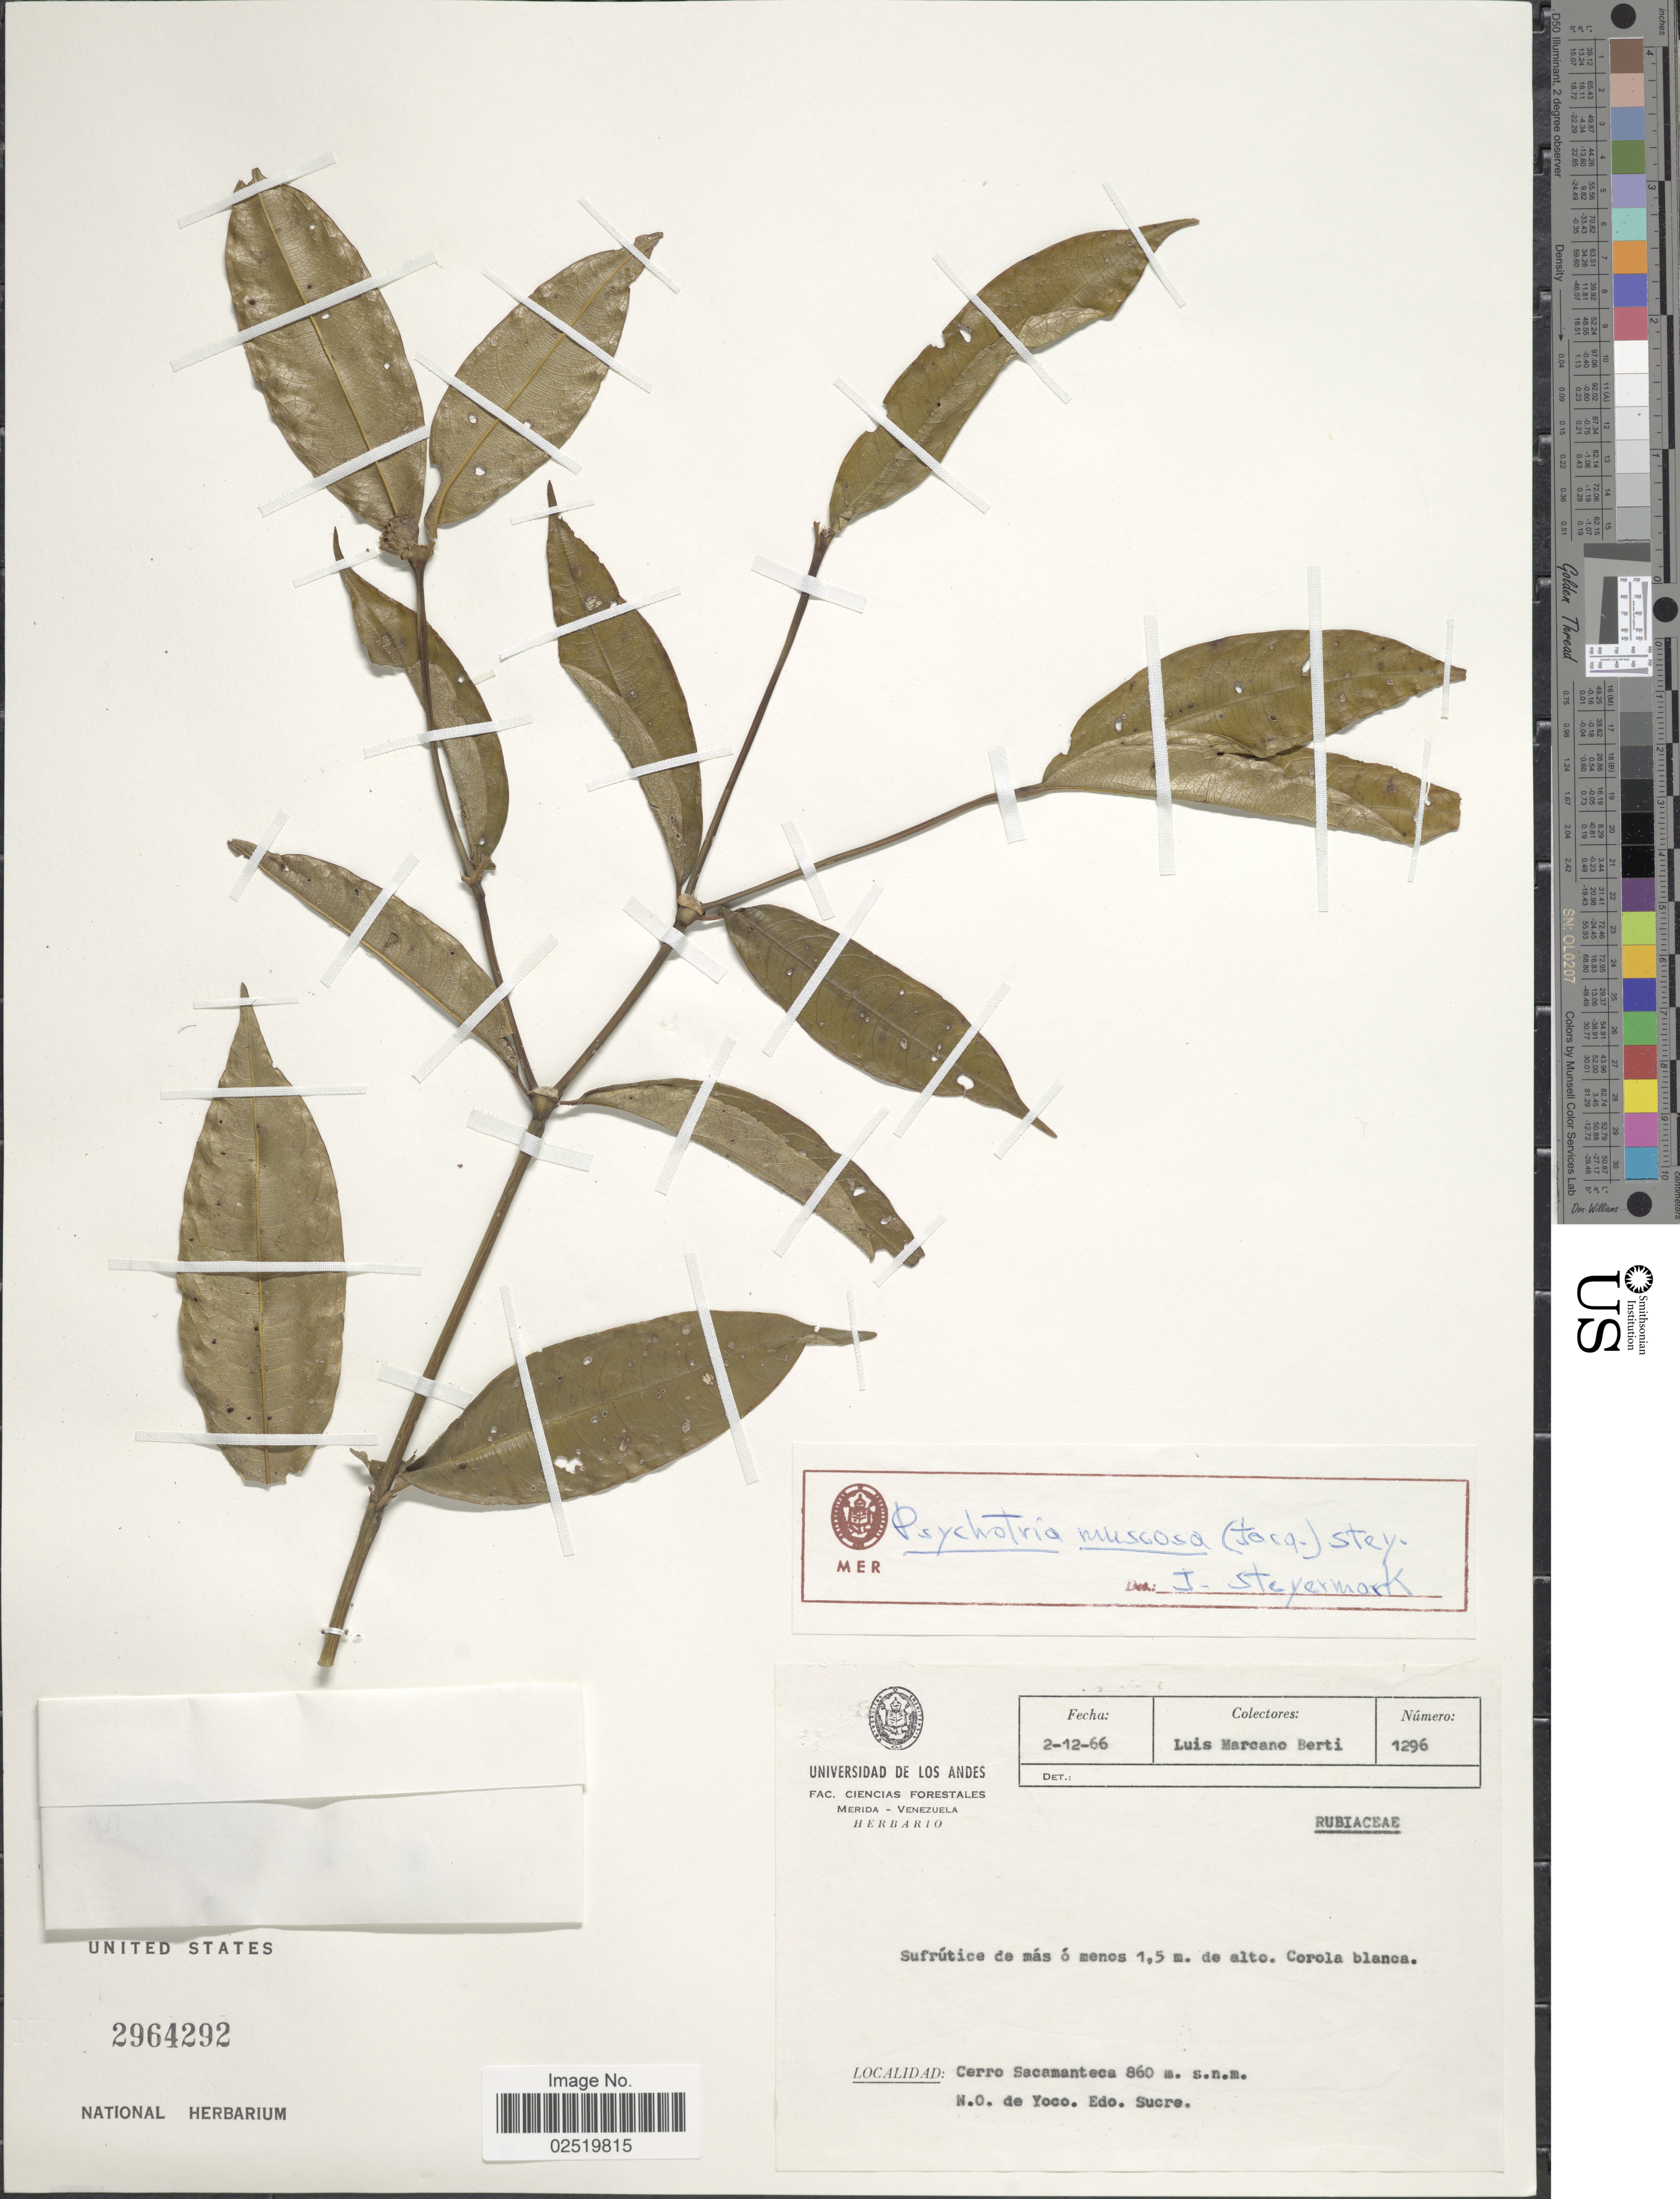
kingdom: Plantae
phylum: Tracheophyta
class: Magnoliopsida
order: Gentianales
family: Rubiaceae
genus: Psychotria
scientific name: Psychotria muscosa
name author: (Jacq.) Steyerm.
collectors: L. Marcano-Berti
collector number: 1296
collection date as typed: Transcribed d/m/y: 2/12/66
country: Venezuela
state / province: Sucre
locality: Cerro Sacamanteca, N.O. de Yoco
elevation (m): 860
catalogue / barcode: US 2964292